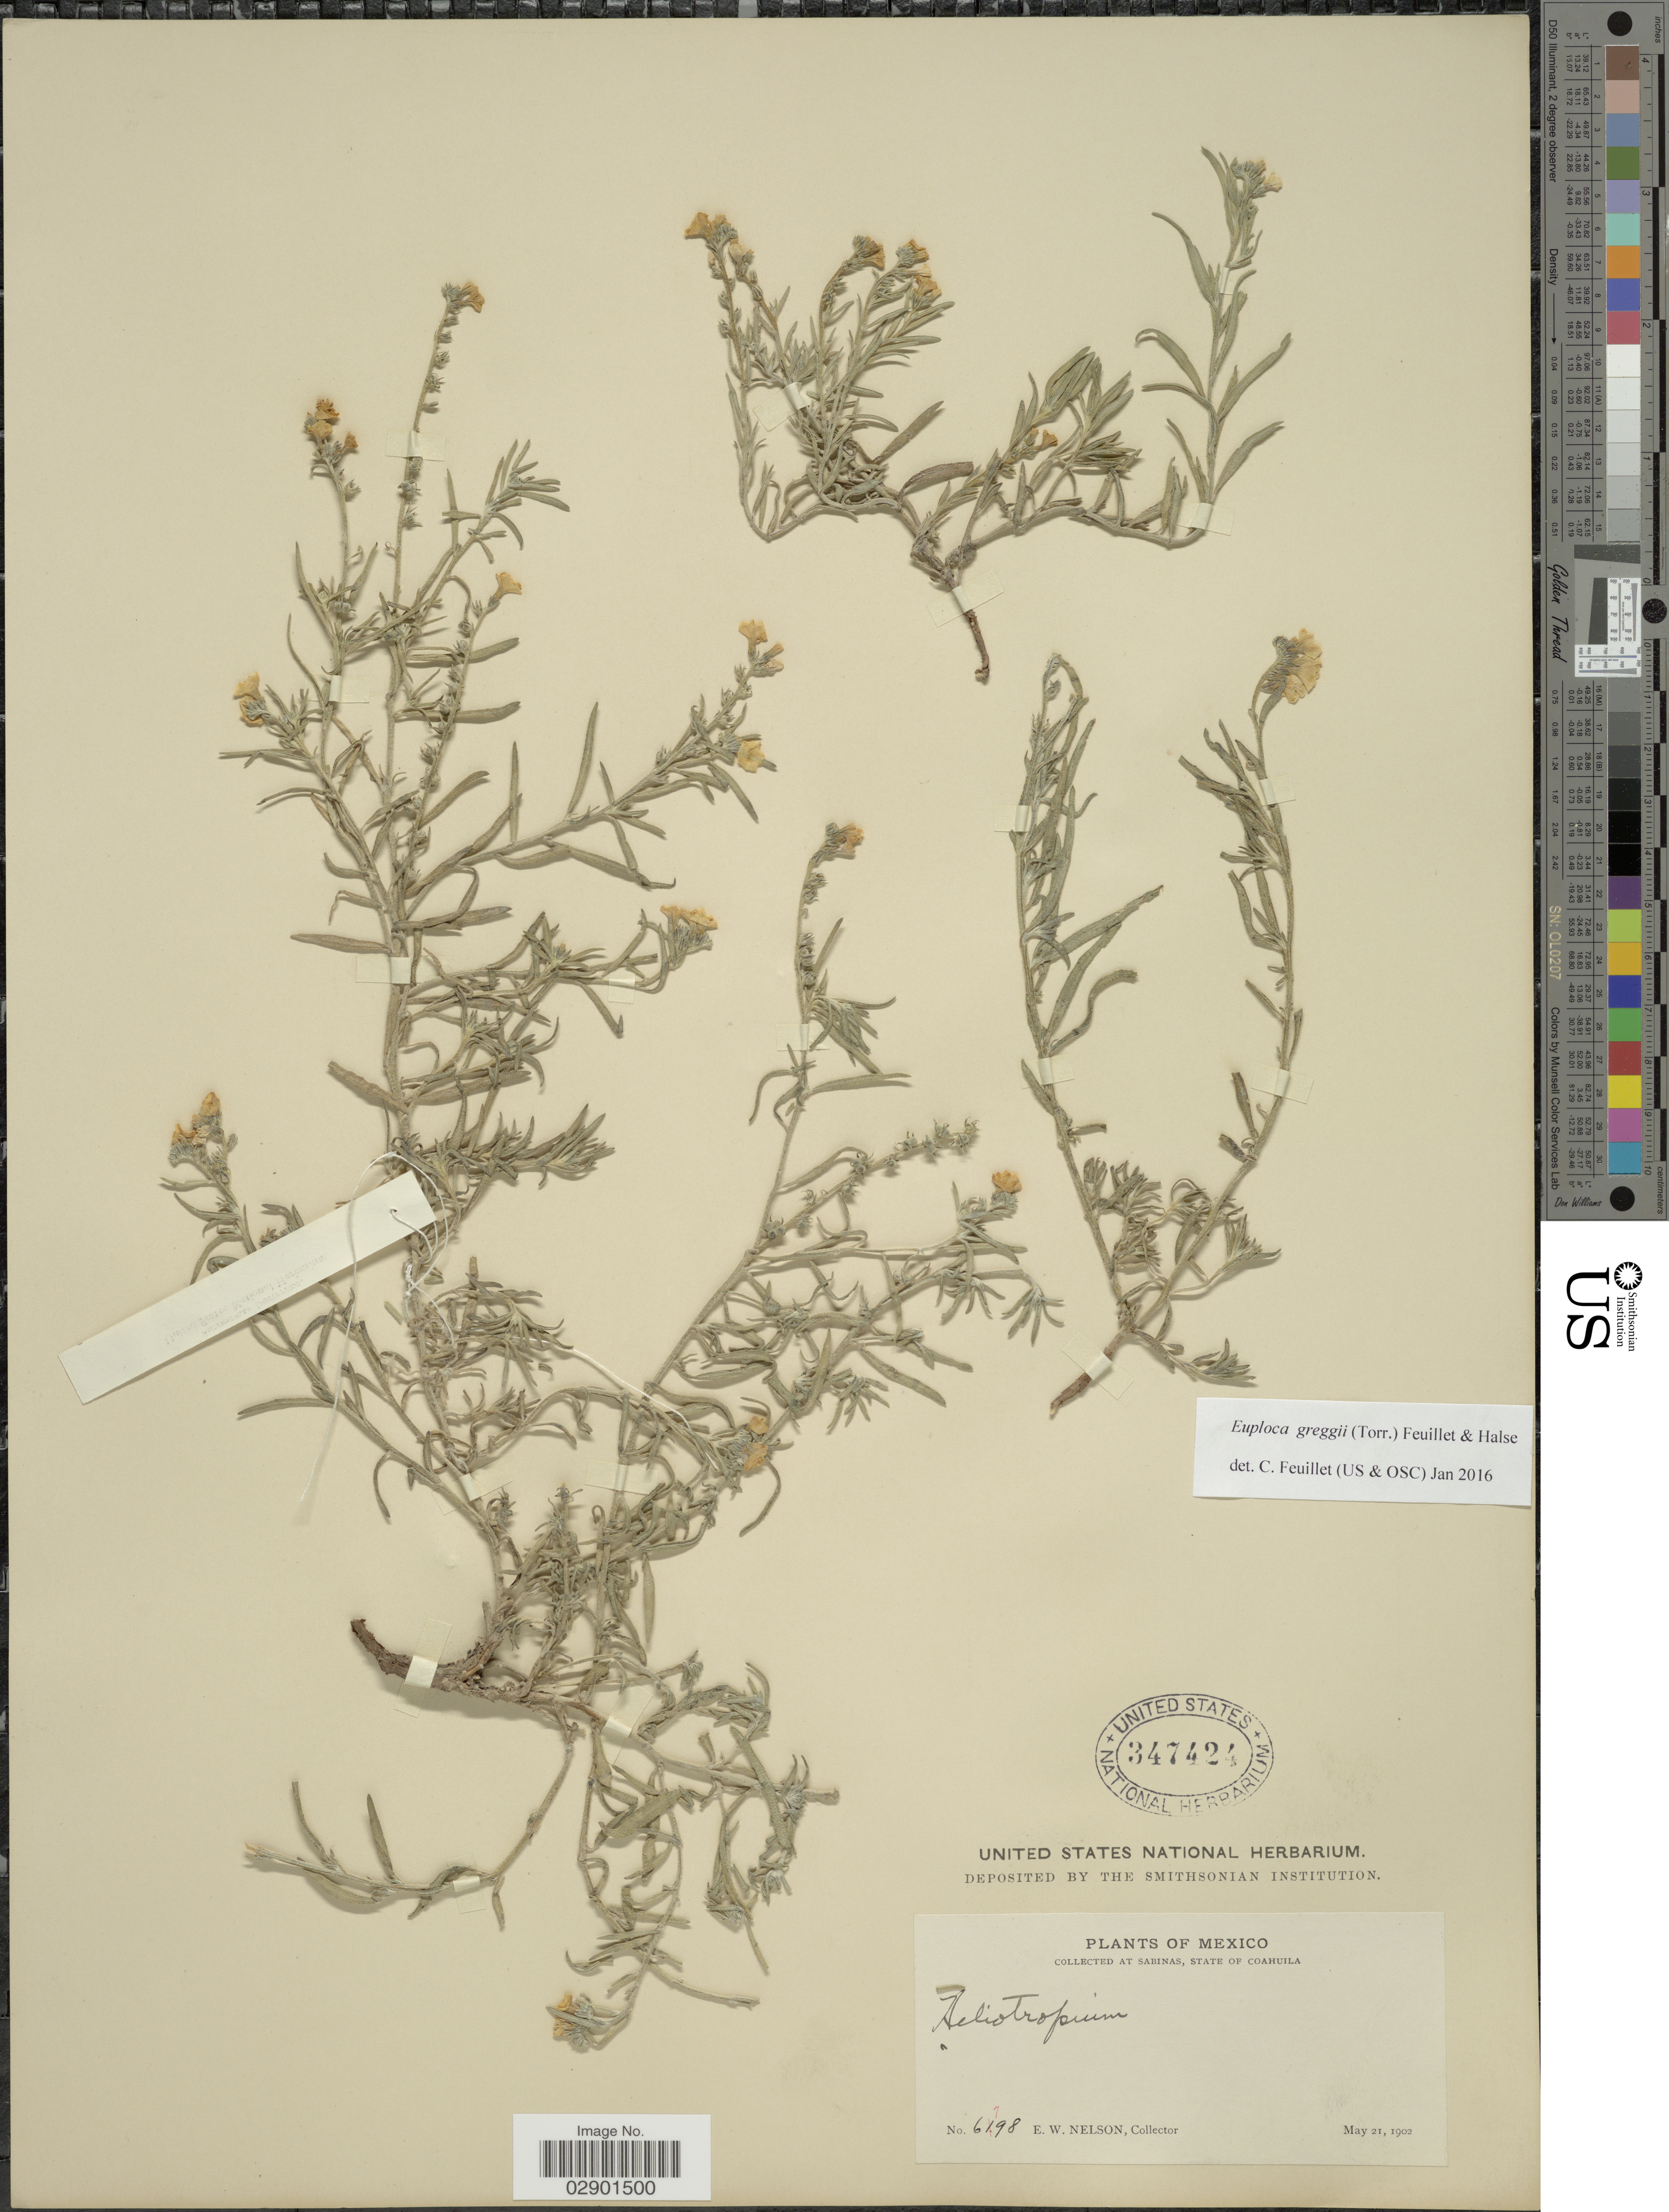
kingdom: Plantae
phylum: Tracheophyta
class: Magnoliopsida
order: Boraginales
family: Heliotropiaceae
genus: Euploca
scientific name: Euploca greggii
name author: (Torr.) Feuillet & Halse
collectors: E. W. Nelson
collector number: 6798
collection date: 1902-05-21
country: Mexico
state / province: Coahuila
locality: At Sabinas.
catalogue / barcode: US 347424